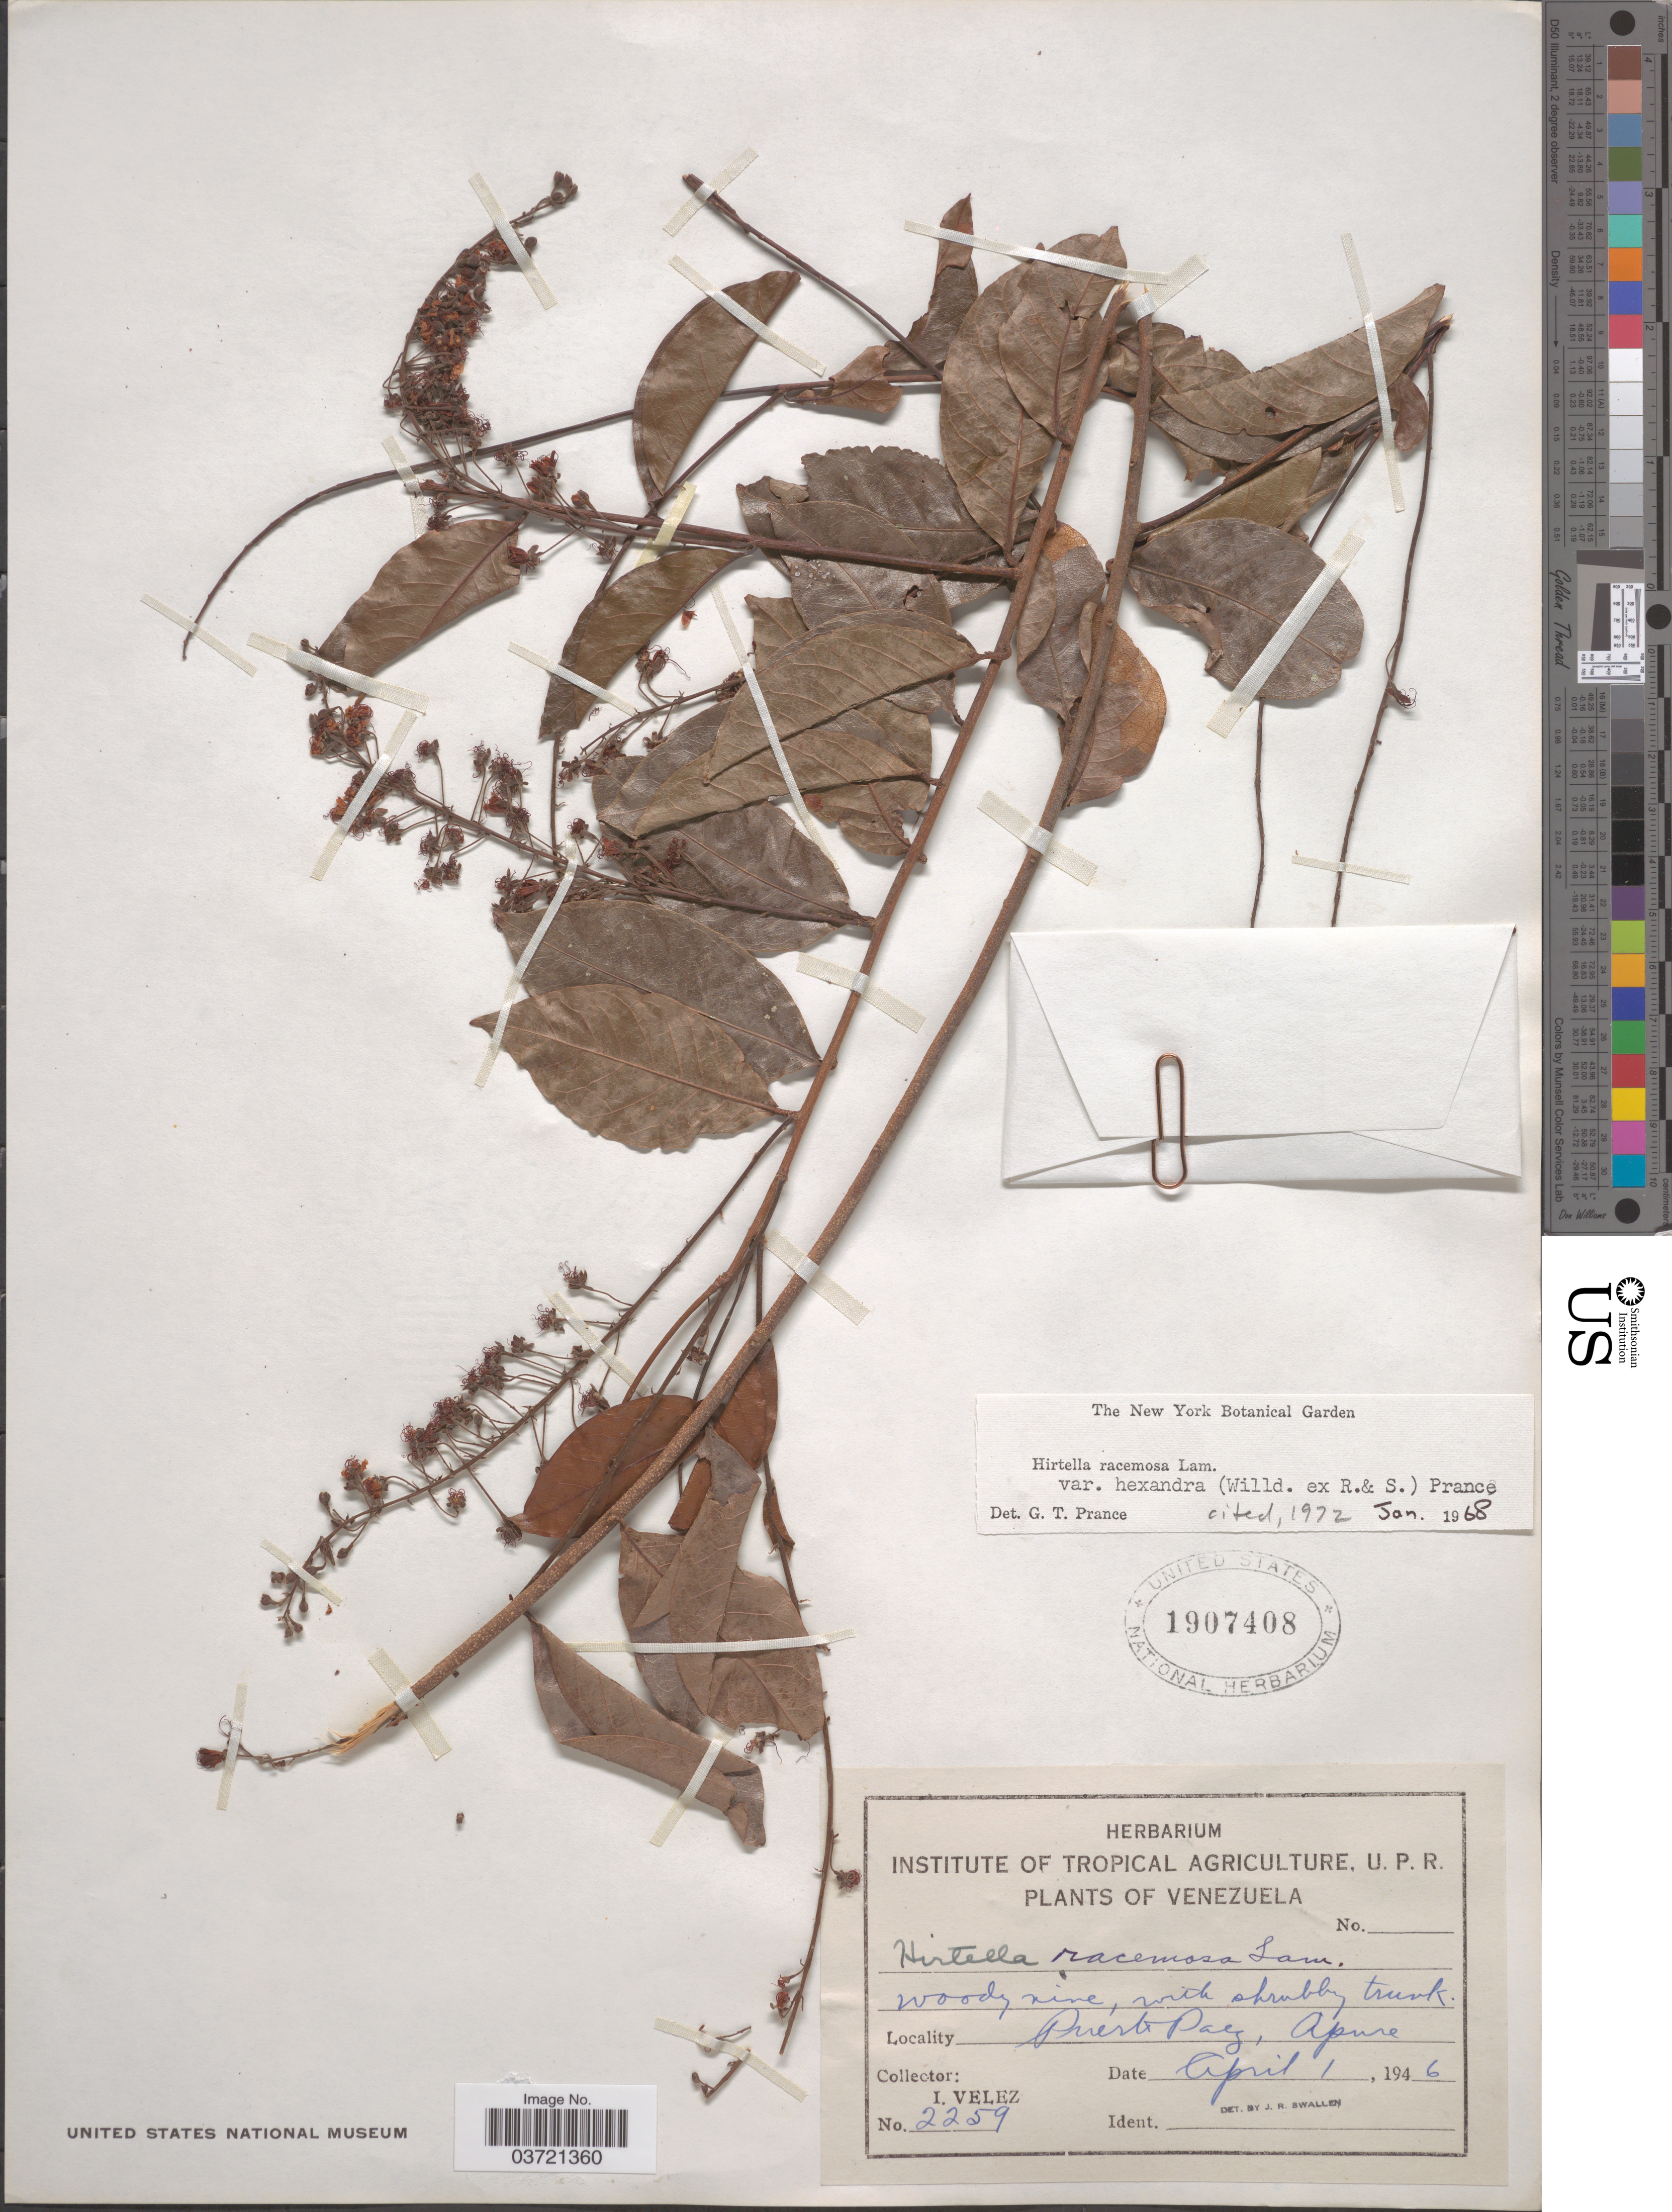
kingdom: Plantae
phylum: Tracheophyta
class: Magnoliopsida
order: Malpighiales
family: Chrysobalanaceae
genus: Hirtella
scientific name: Hirtella racemosa var. hexandra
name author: (Willd. ex Roem. & Schult.) Prance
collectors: I. Velez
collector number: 2259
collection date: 1946-04-01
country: Venezuela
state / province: Apure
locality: Puert Paez.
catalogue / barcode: US 1907408